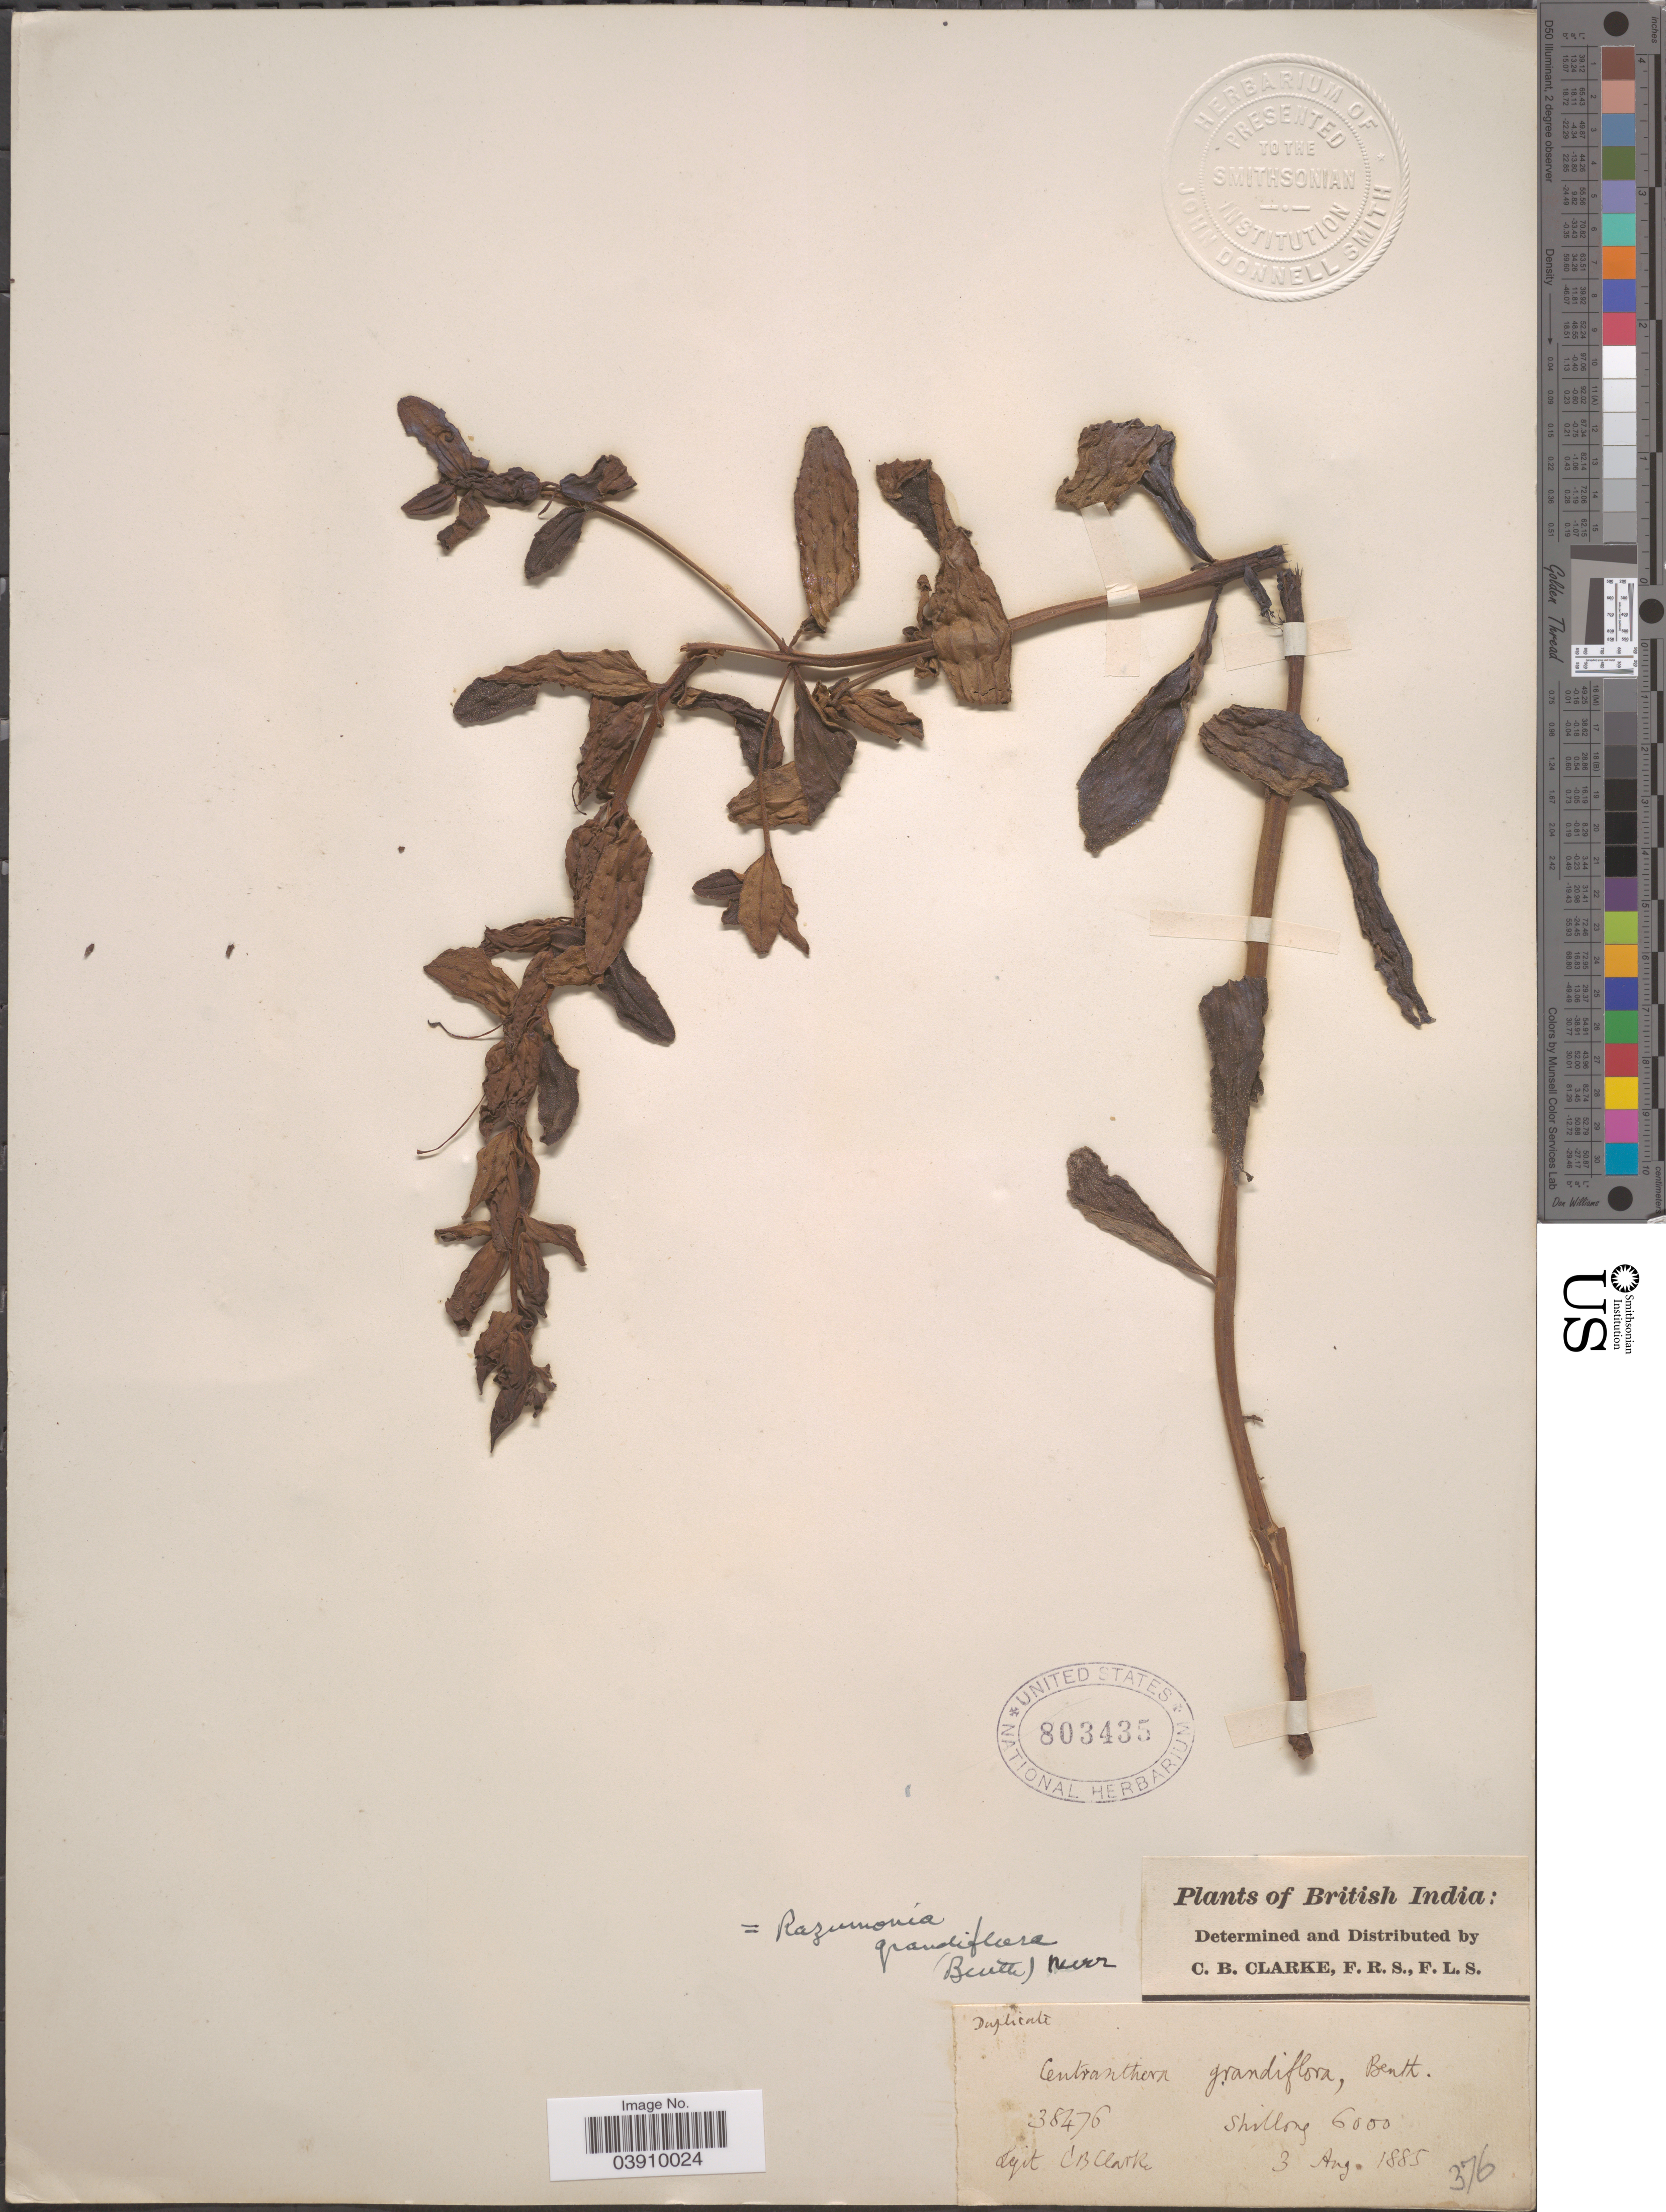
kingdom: Plantae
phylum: Tracheophyta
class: Magnoliopsida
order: Lamiales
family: Orobanchaceae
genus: Centranthera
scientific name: Centranthera grandiflora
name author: Benth.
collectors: C. B. Clarke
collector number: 38476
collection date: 1885-08-03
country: India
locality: British India. Shillong.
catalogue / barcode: US 803435